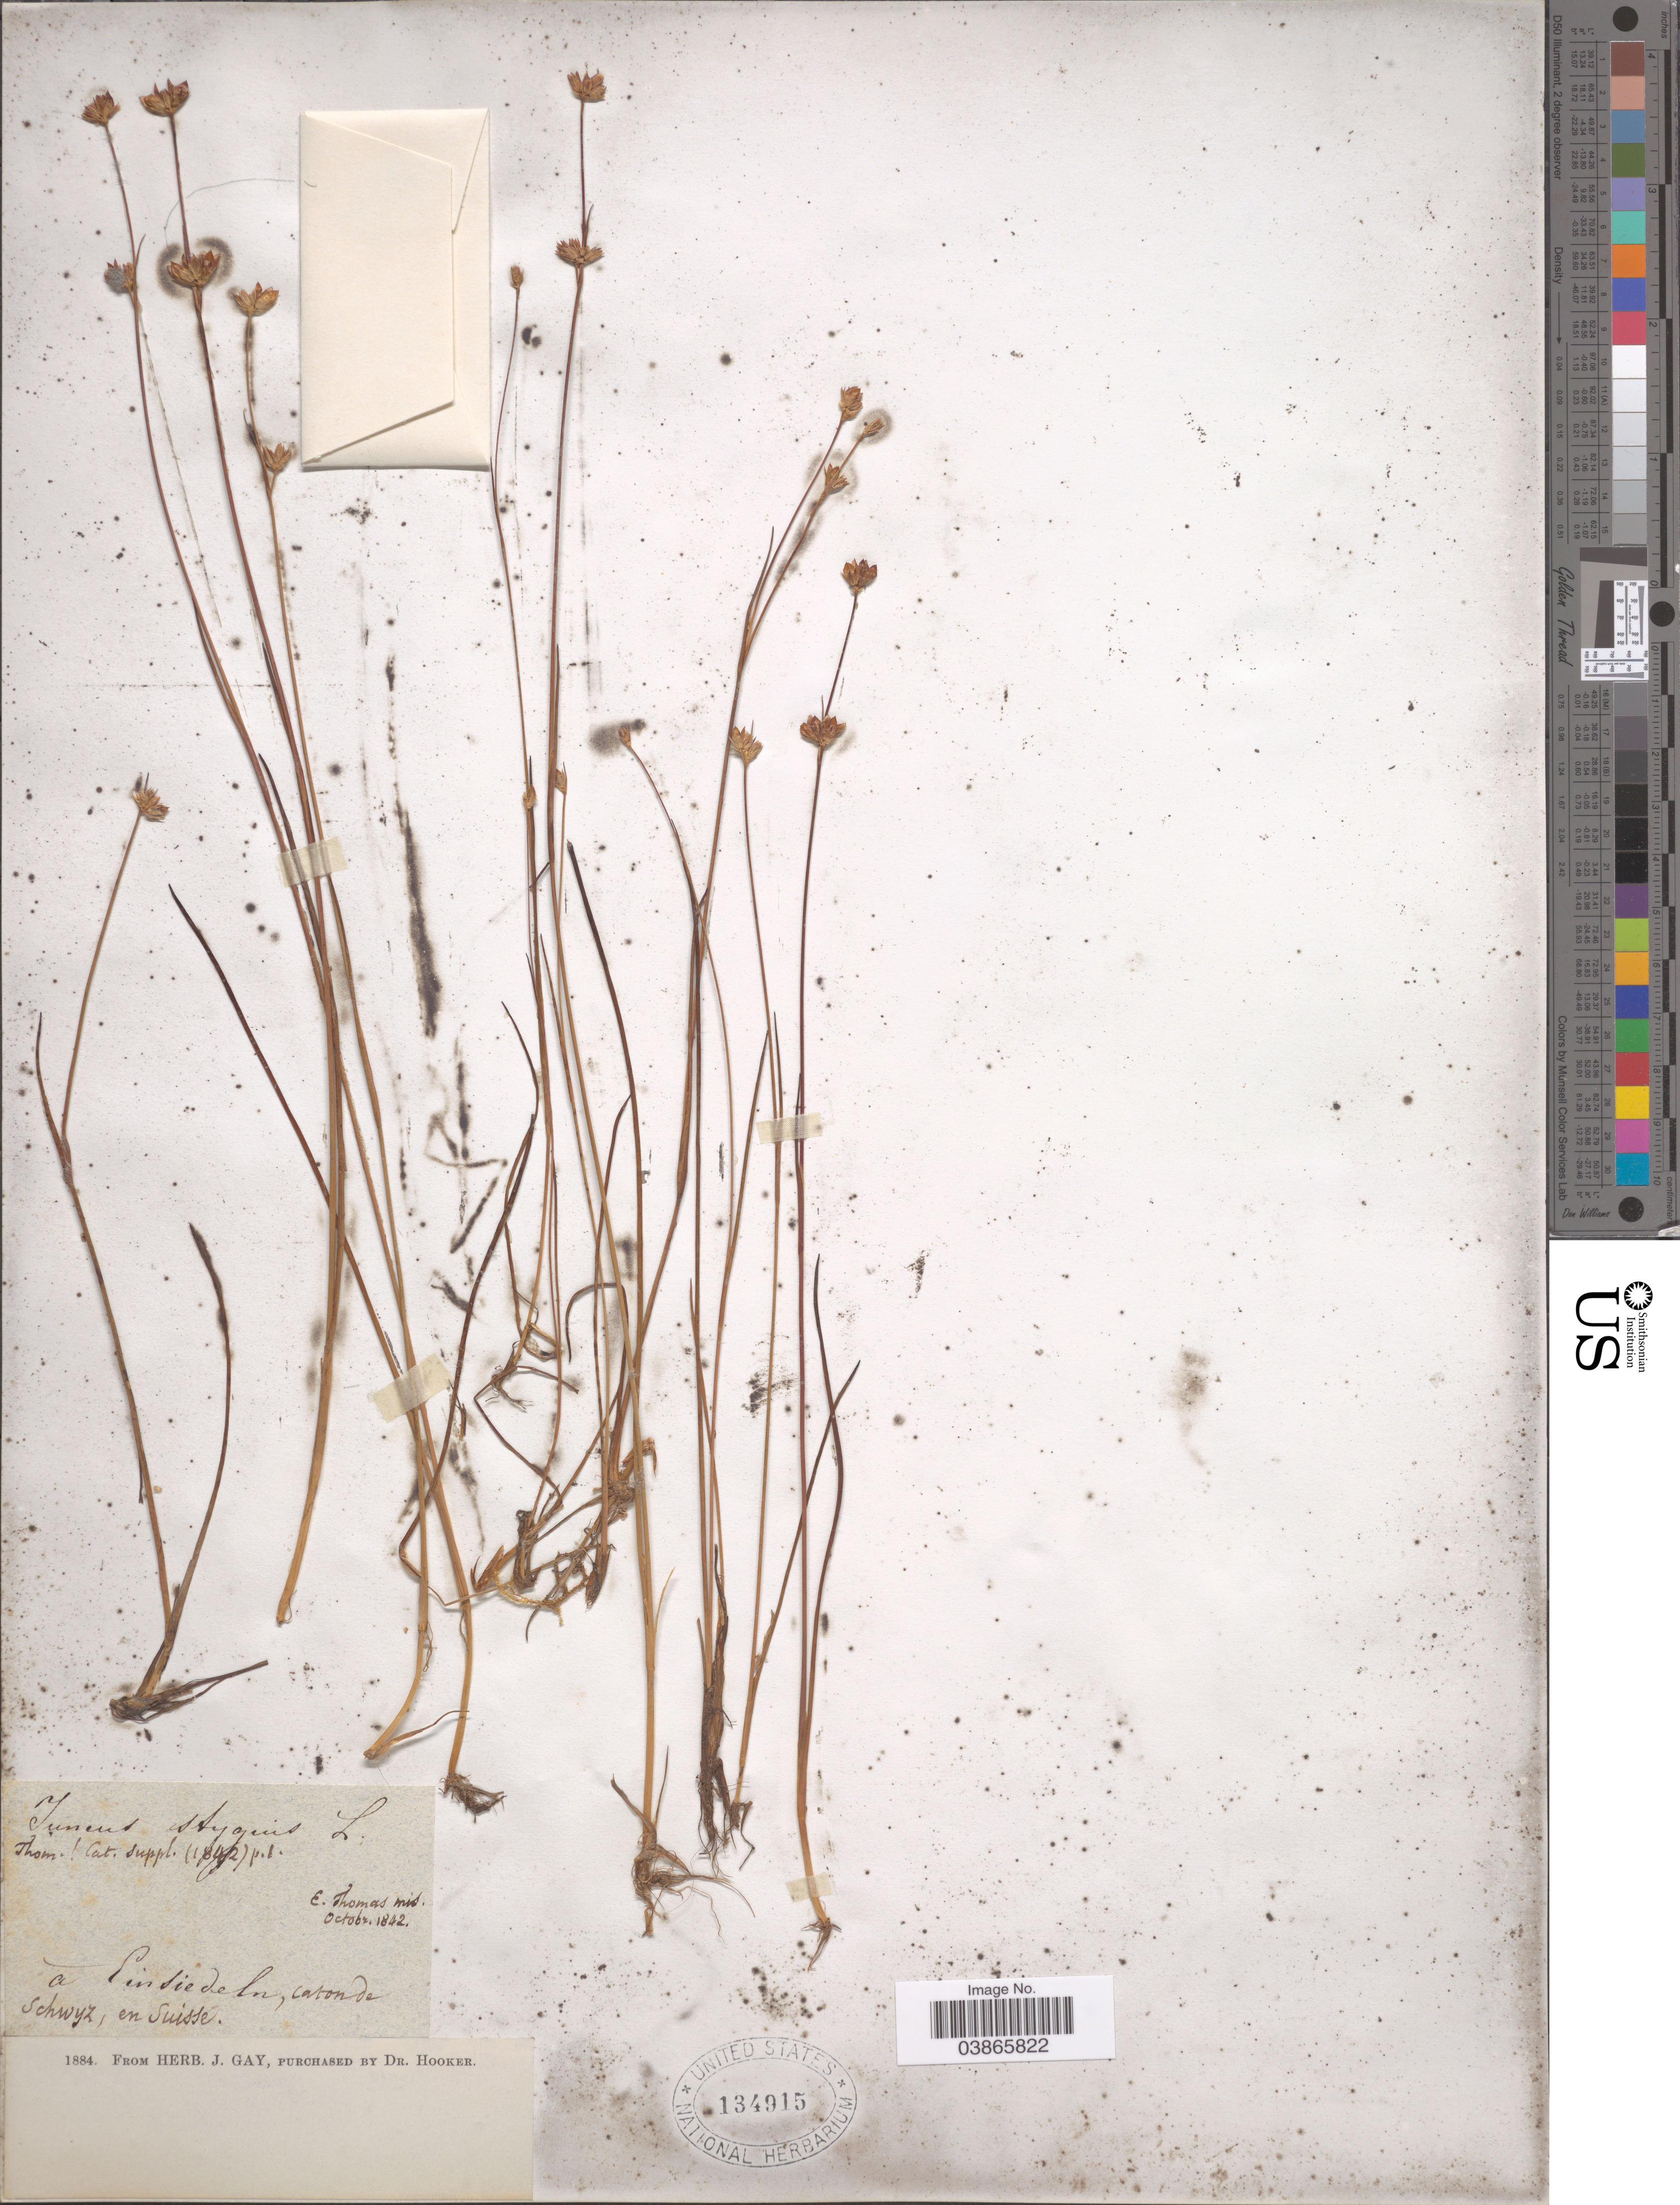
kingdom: Plantae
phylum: Tracheophyta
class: Liliopsida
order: Poales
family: Juncaceae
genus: Juncus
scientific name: Juncus stygius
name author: L.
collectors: ex herb. J. Gay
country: Switzerland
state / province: Schwyz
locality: Einsiedeln, caton de Schwyz en Suisse.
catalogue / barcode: US 134915